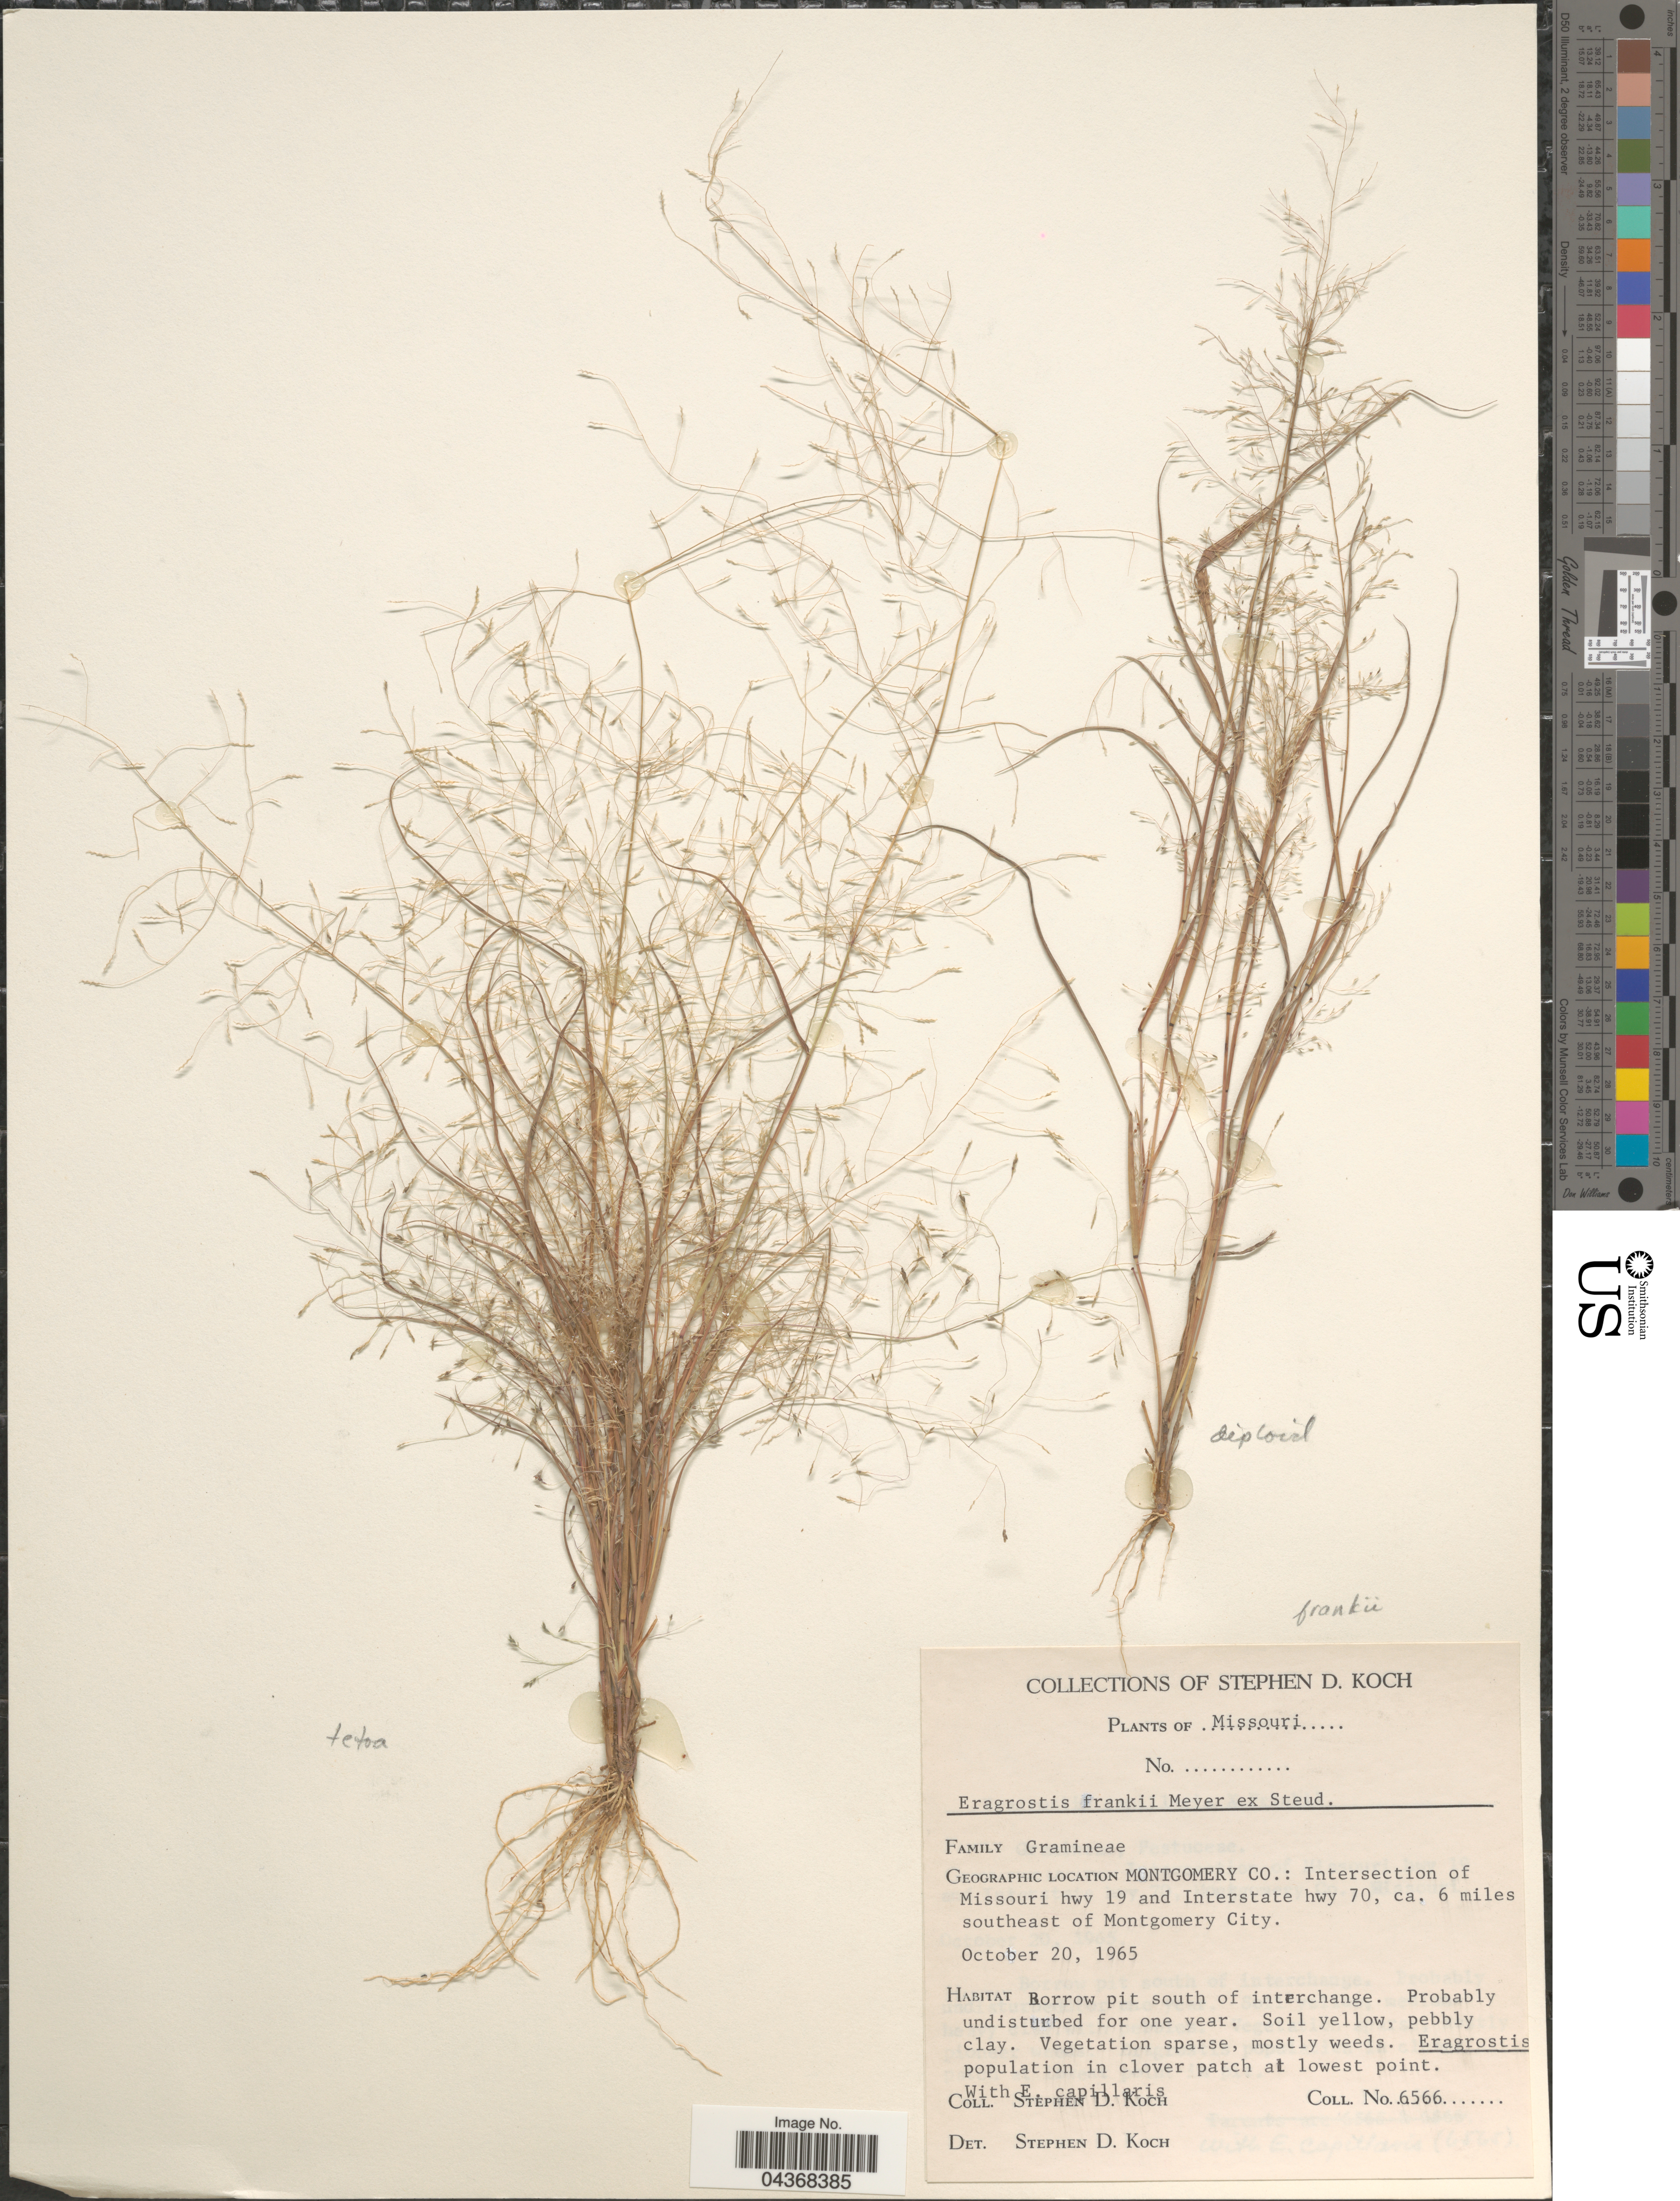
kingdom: Plantae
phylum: Tracheophyta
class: Liliopsida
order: Poales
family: Poaceae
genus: Eragrostis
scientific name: Eragrostis frankii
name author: C.A. Mey. ex Steud.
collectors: S. D. Koch & E. Capillaris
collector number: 6566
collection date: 1965-10-20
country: United States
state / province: Missouri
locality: Geographic location Montgomery Co.: Intersection of Missouri hwy 19 and Interstate hwy 70, ca. 6 miles southeast of Montgomery City.